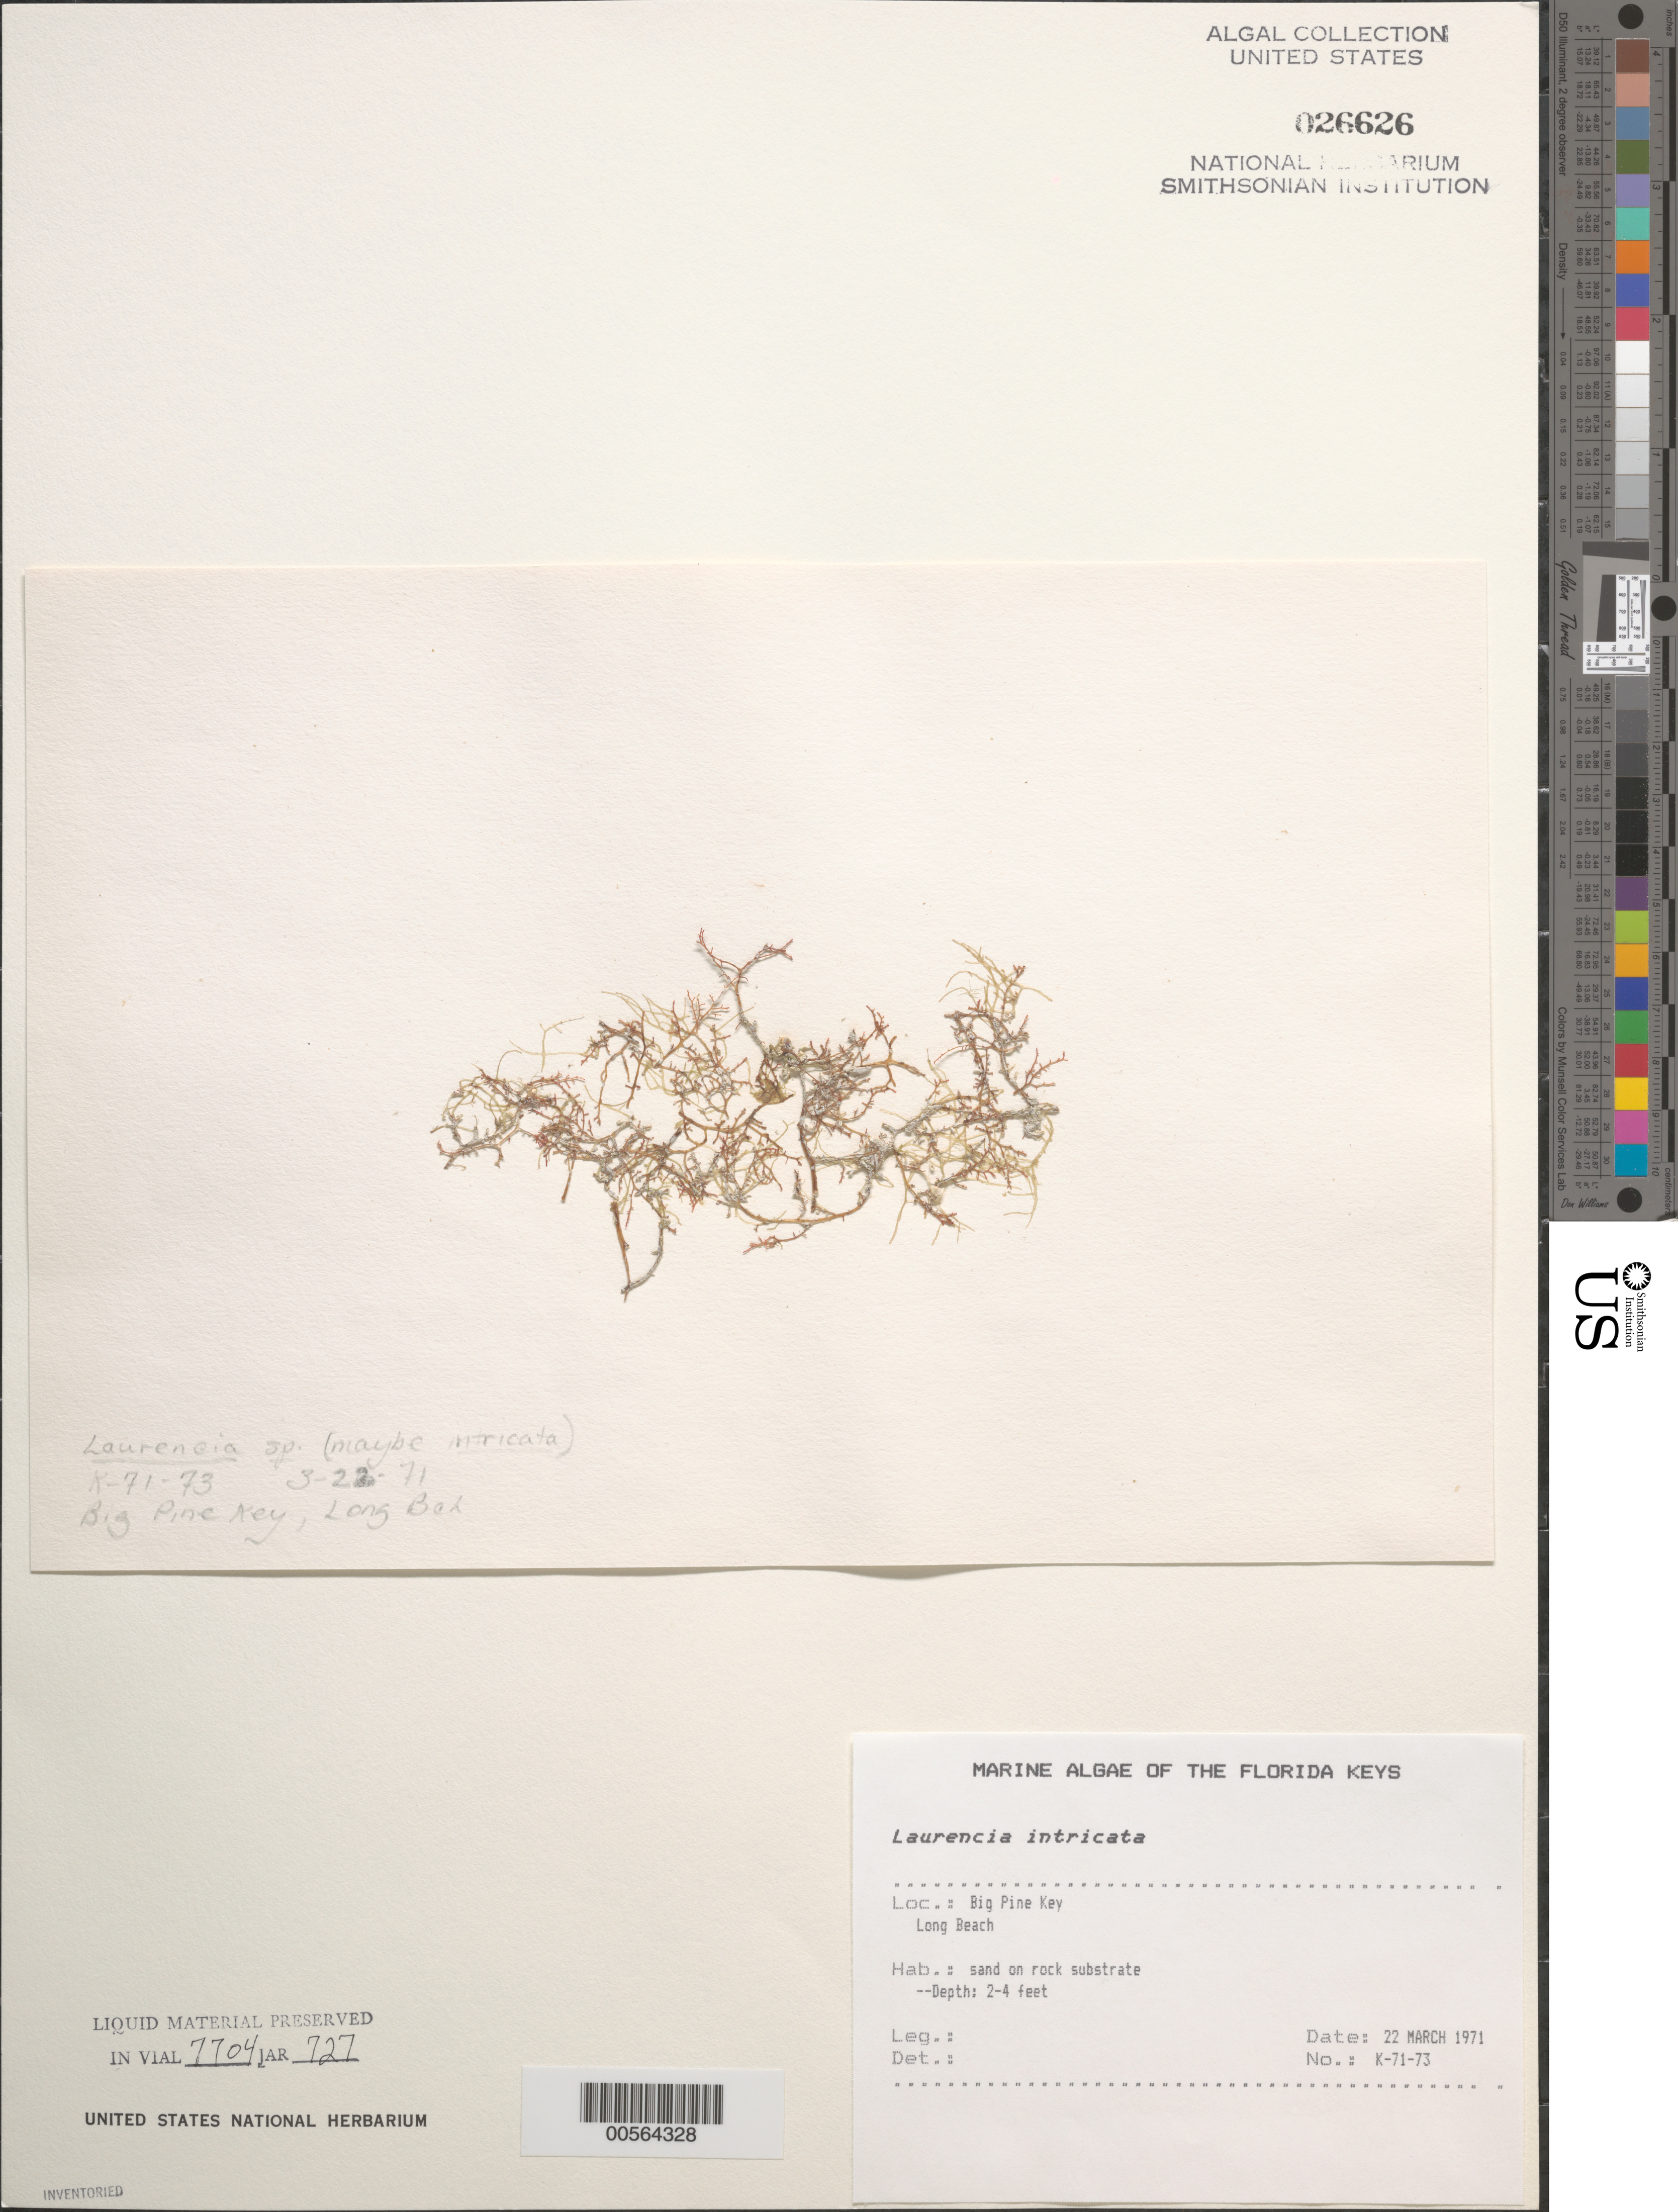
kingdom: Plantae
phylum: Rhodophyta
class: Florideophyceae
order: Ceramiales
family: Rhodomelaceae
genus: Laurencia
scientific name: Laurencia intricata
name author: J.V.Lamouroux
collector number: K-71-73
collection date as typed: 22 Mar 1971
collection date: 1971-03-22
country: United States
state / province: Florida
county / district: Monroe County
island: Big Pine Key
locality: Long Beach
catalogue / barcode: US 26626